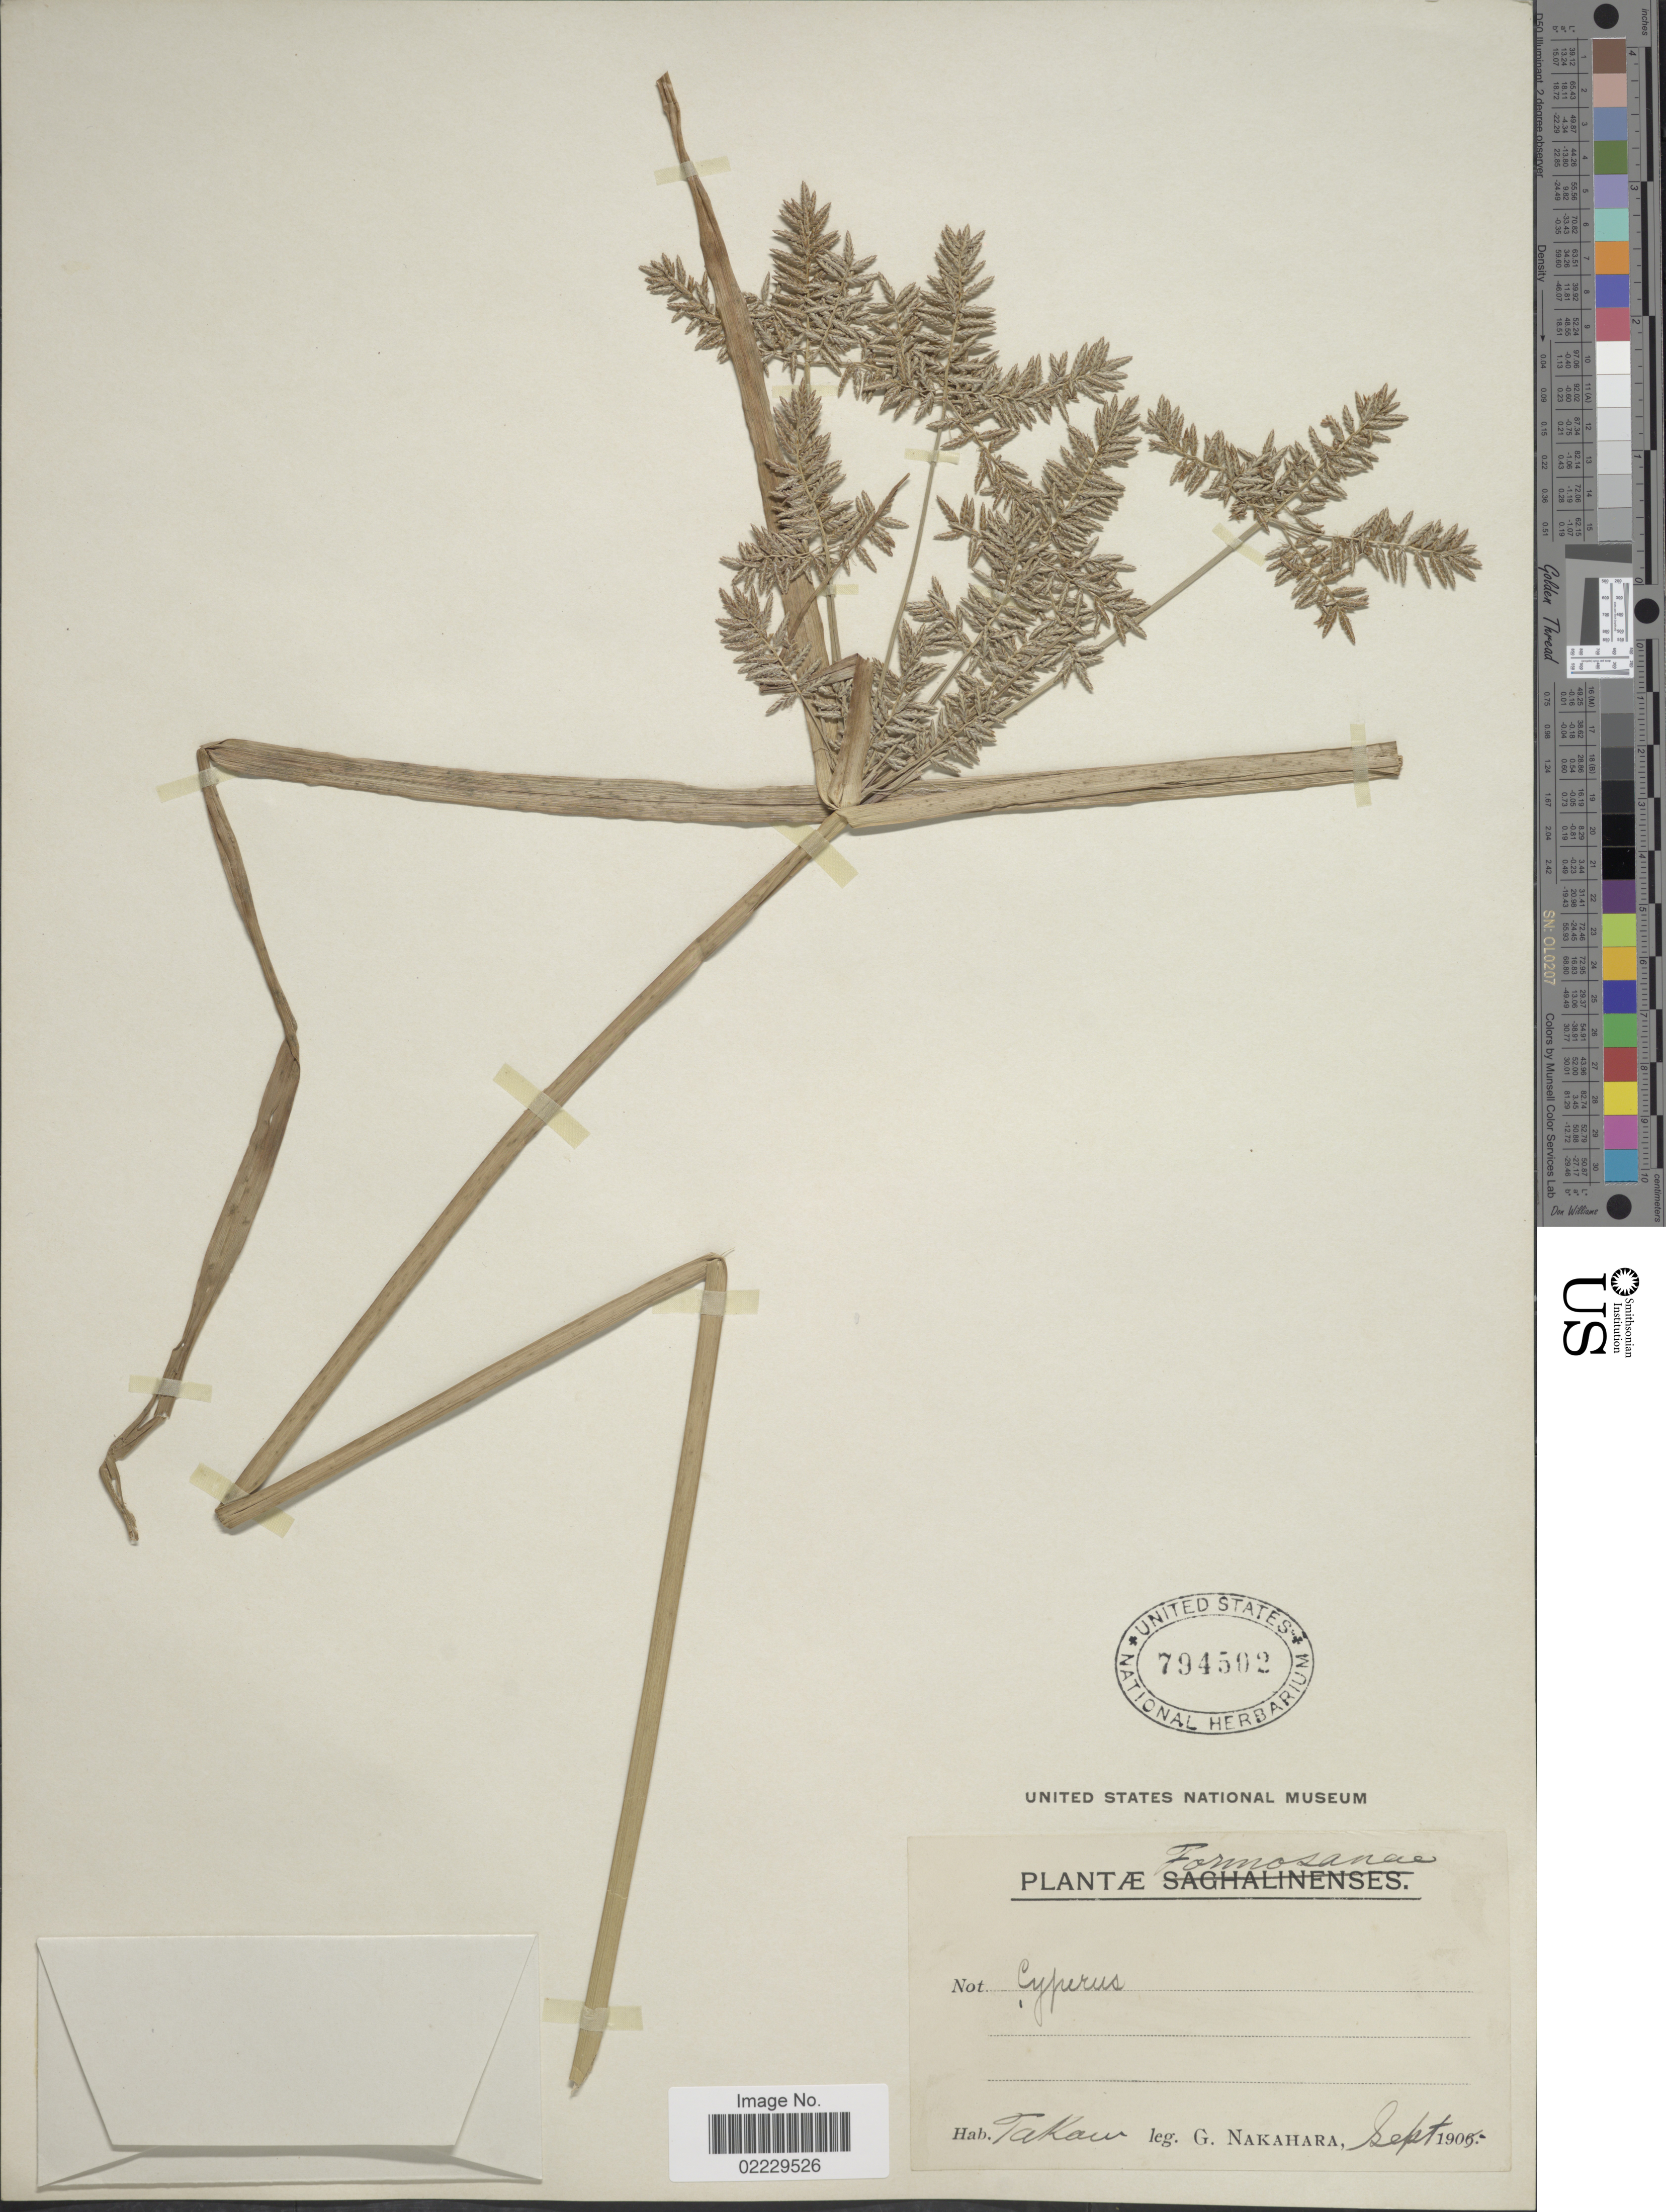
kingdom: Plantae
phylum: Tracheophyta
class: Liliopsida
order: Poales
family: Cyperaceae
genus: Cyperus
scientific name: Cyperus digitatus var. oatesii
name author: (C.B. Clarke) Kük.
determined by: Strong, Mark T., (BOT), Smithsonian Institution - National Museum of Natural History (UNITED STATES)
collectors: G. Nakahara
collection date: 1905-09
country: Taiwan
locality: Formosanae, Takaw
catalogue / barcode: US 794502